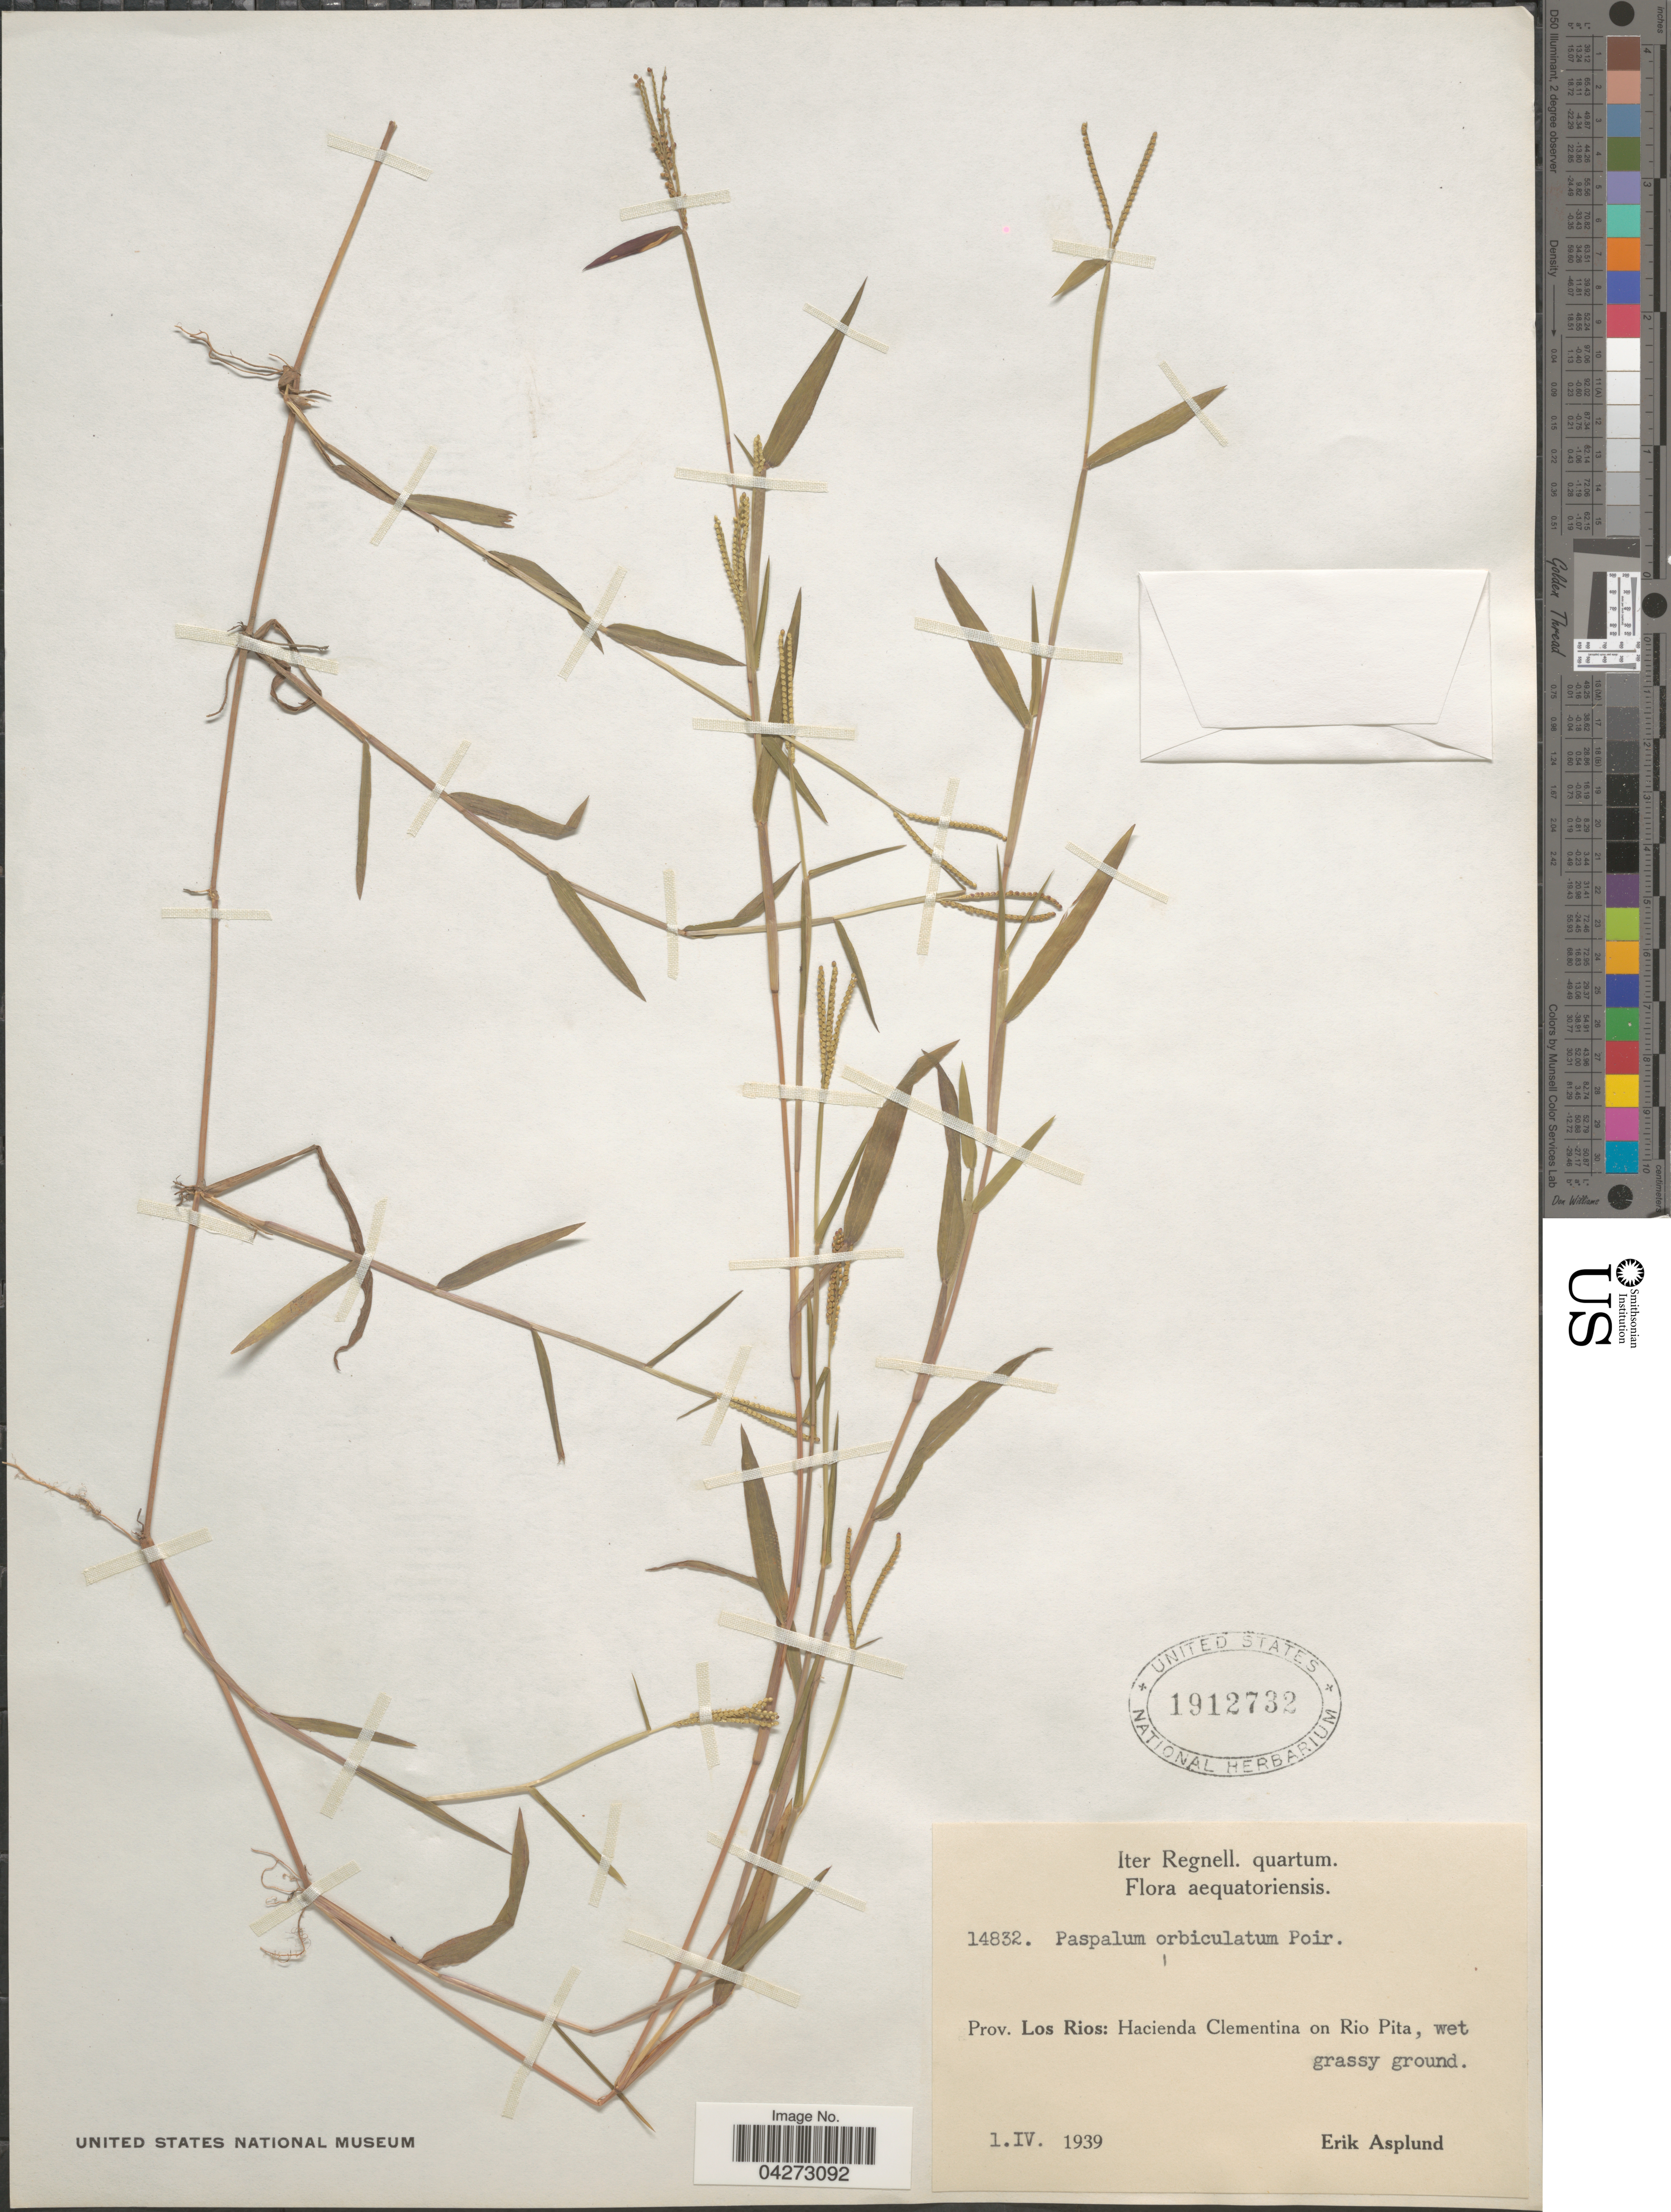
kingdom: Plantae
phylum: Tracheophyta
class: Liliopsida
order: Poales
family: Poaceae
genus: Paspalum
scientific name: Paspalum orbiculatum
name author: Poir.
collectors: E. Asplund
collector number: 14832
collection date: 1939-04-01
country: Ecuador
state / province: Los Ríos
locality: Iter Regnell. quartum. Hacienda Clementina on Rio Pita.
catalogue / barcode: US 1912732